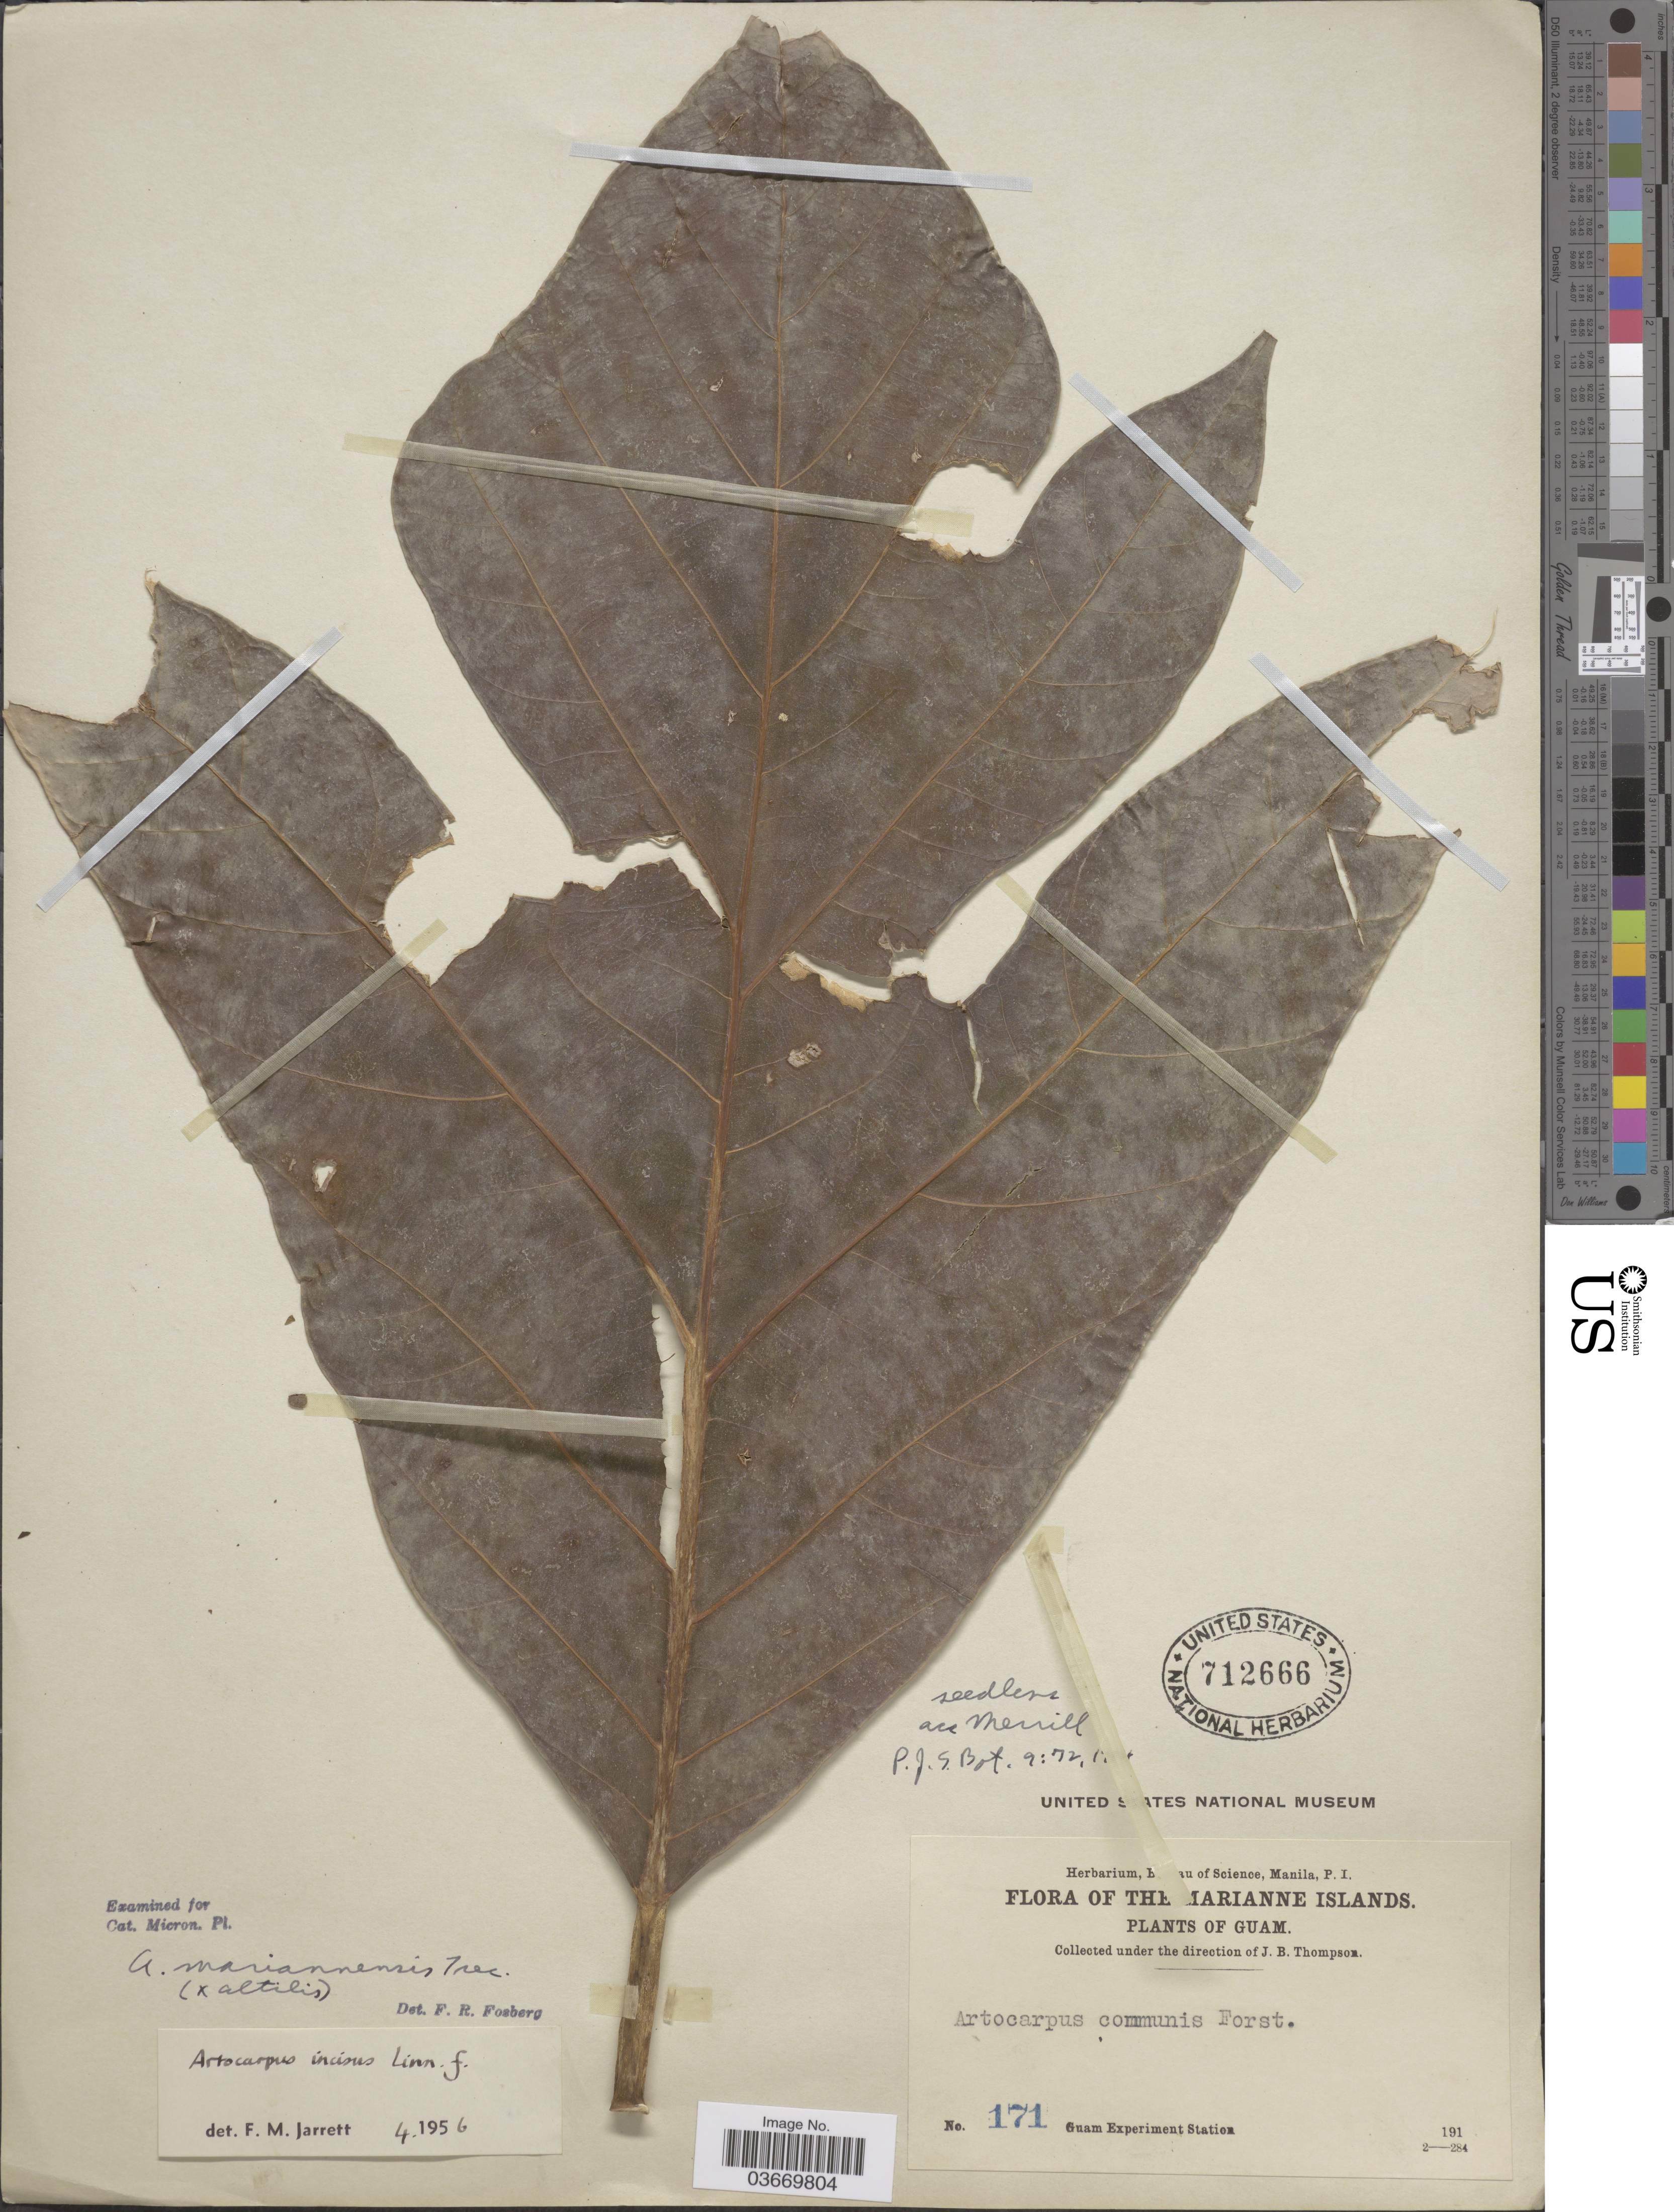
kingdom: Plantae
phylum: Tracheophyta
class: Magnoliopsida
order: Rosales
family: Moraceae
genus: Artocarpus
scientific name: Artocarpus mariannensis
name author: Trécul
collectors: Guam Exp. Sta.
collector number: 171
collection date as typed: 191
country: Guam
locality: The Marianne Islands.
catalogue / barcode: US 712666